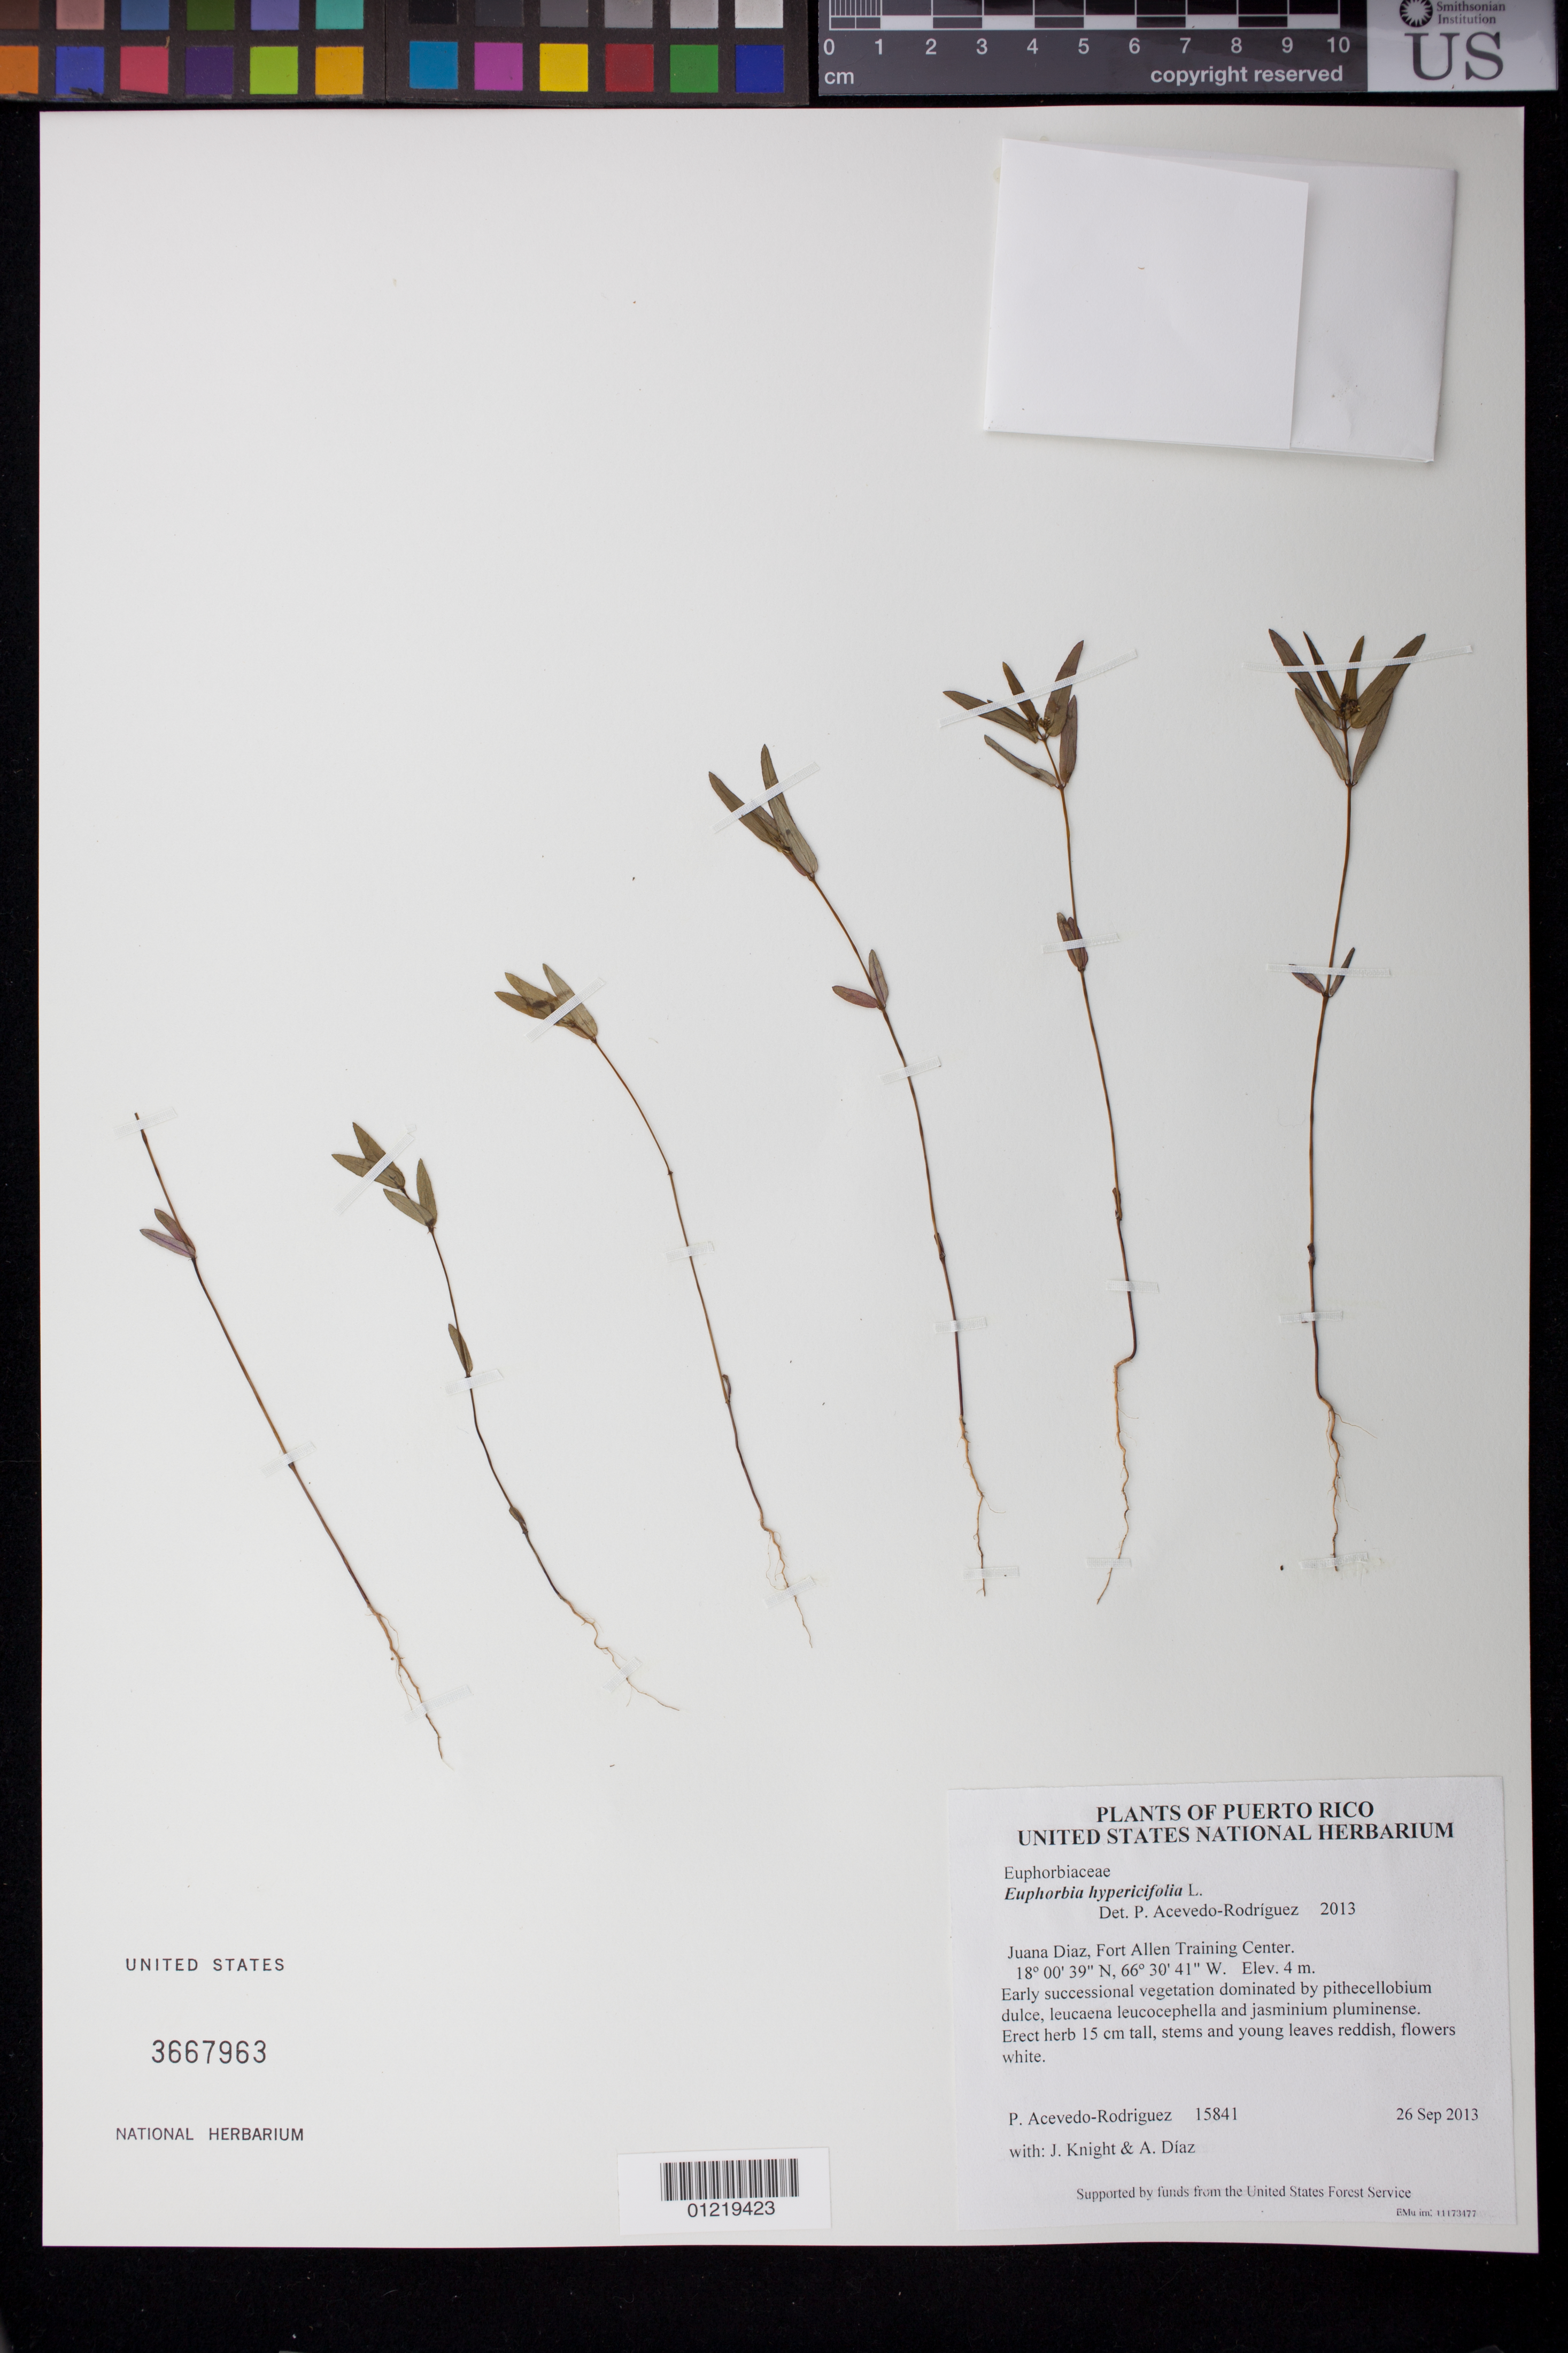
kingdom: Plantae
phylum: Tracheophyta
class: Magnoliopsida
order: Malpighiales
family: Euphorbiaceae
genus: Euphorbia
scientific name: Euphorbia hypericifolia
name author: L.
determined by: Acevedo-Rodríguez, P., (BOT), Smithsonian Institution - National Museum of Natural History (UNITED STATES)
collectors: P. Acevedo-Rodr., J. Knight & A. Díaz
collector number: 15841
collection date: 2013-09-26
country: Puerto Rico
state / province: Juana Diaz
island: Puerto Rico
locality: Fort Allen Training Center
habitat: Early successional vegetation dominated by pithecellobium dulce, leucaena leucocephella and jasminium pluminense.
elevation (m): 4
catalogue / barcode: US 3667963